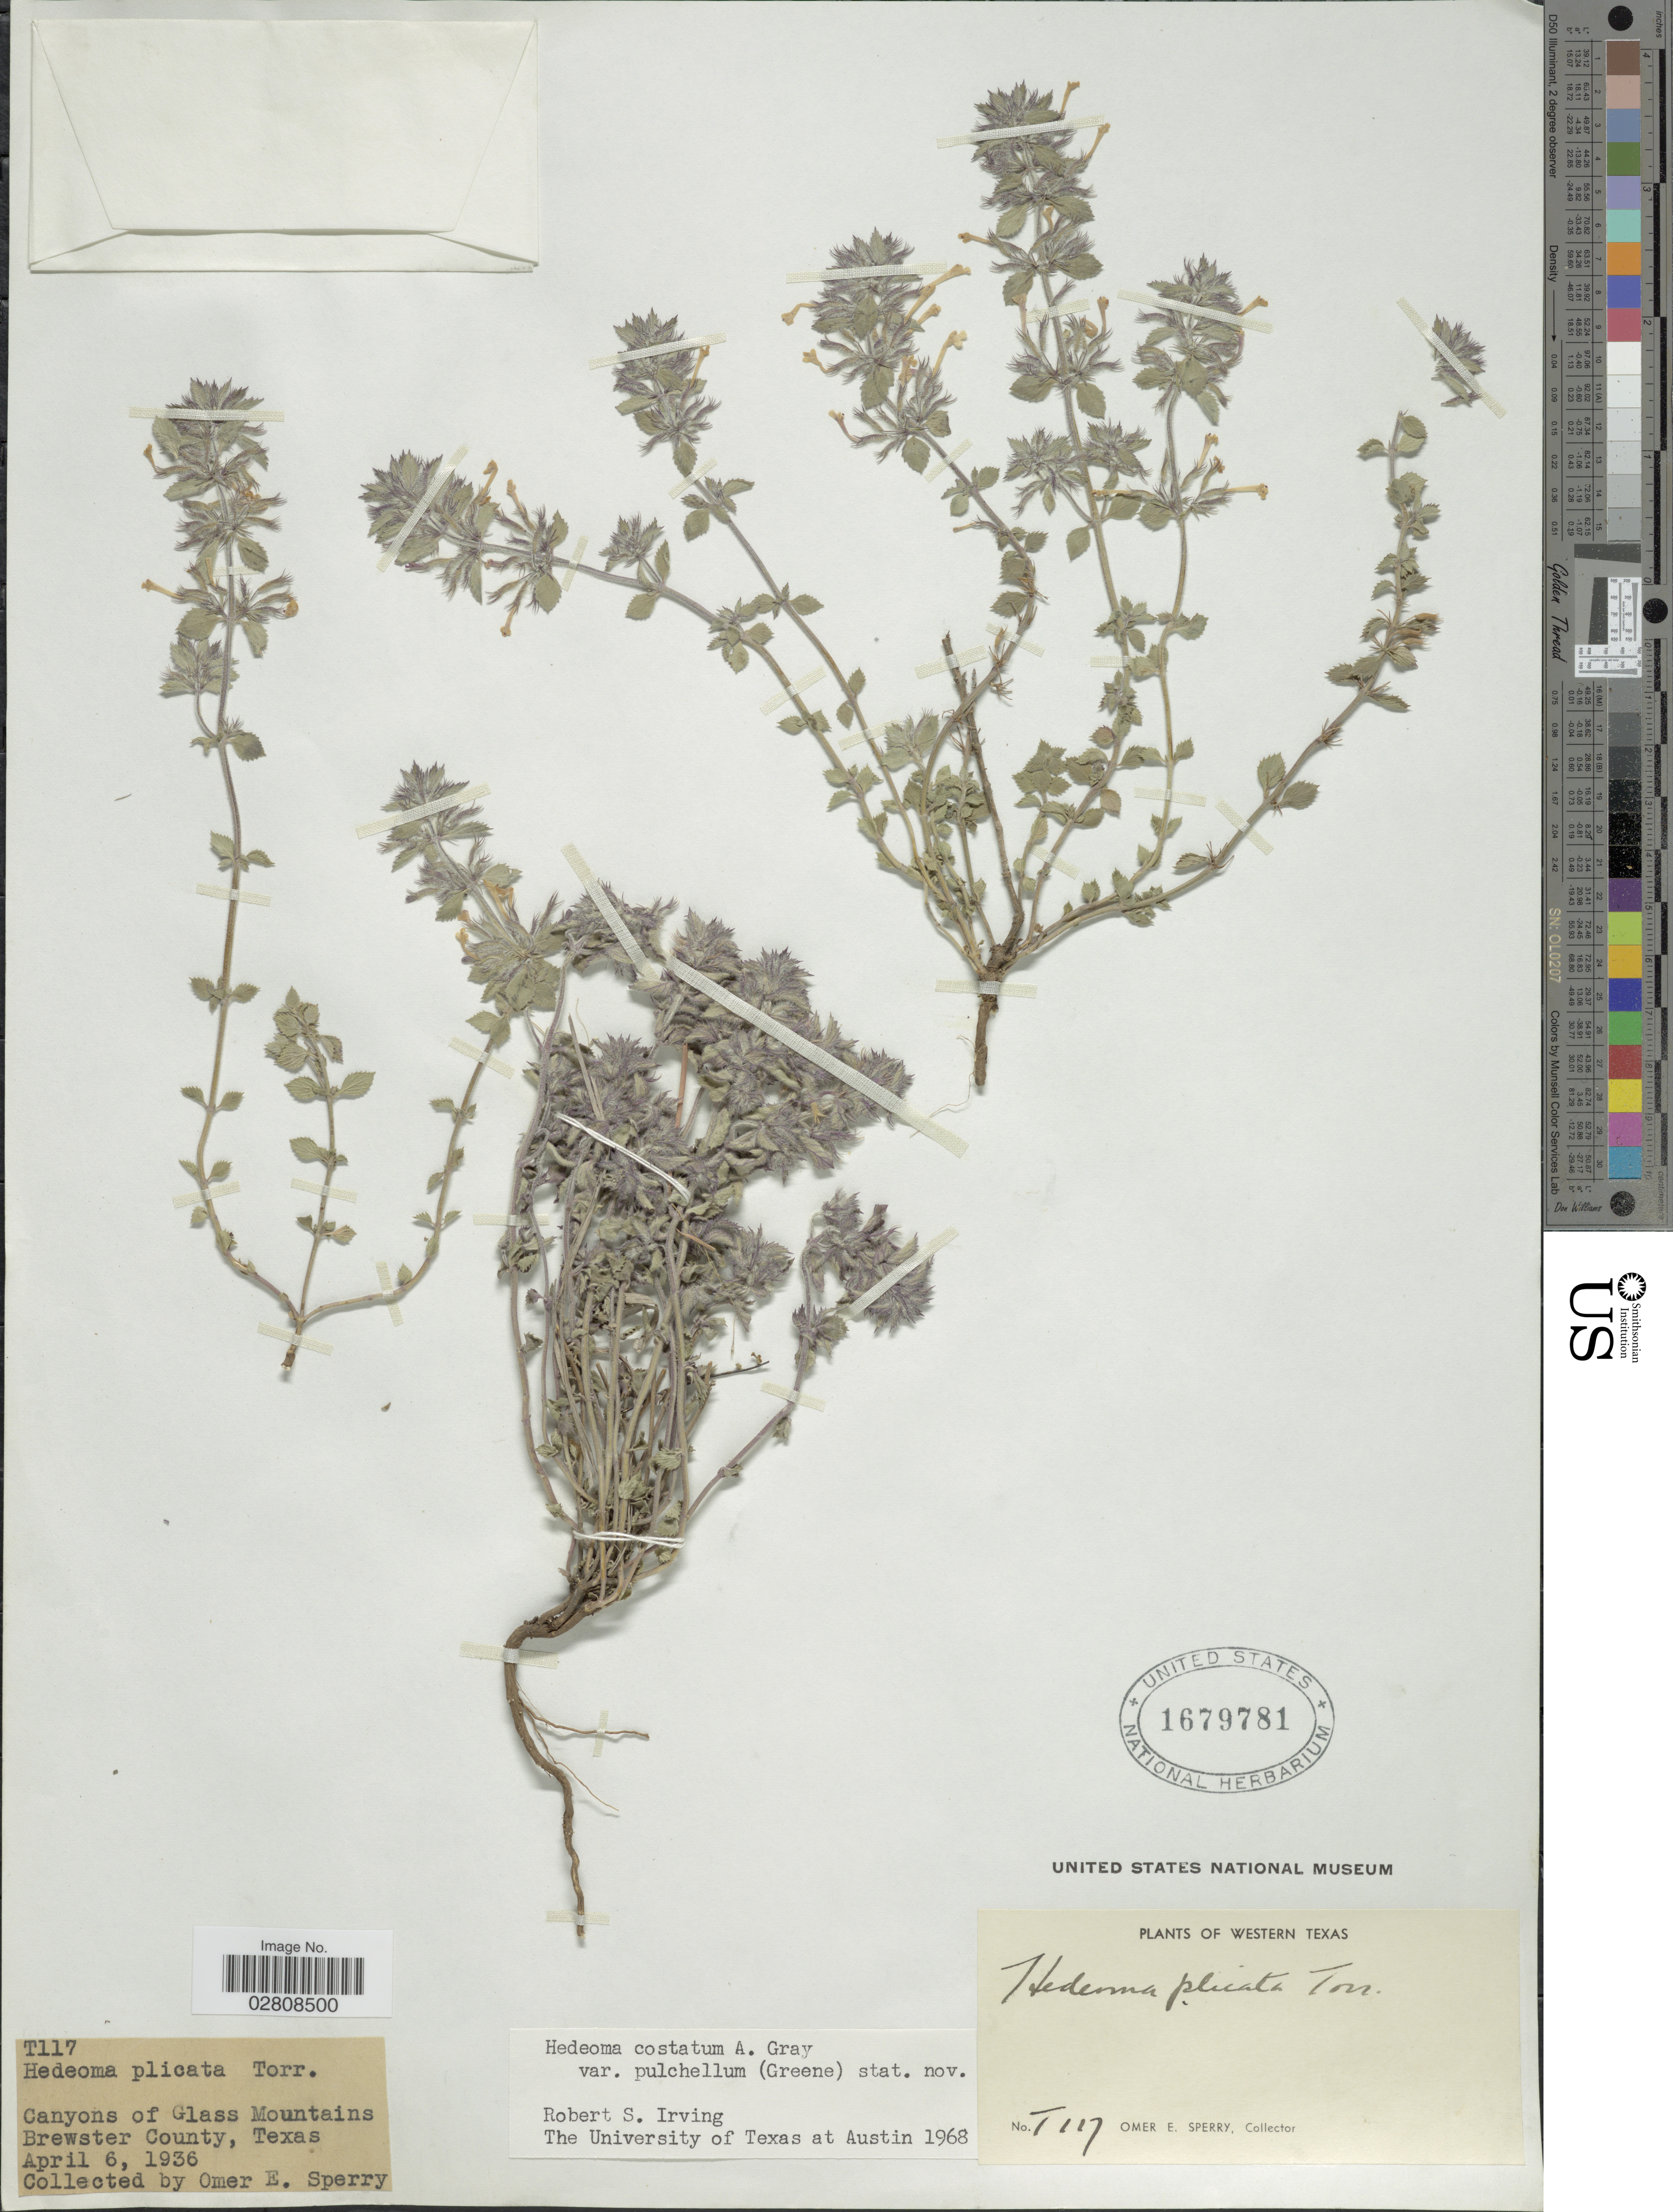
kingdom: Plantae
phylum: Tracheophyta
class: Magnoliopsida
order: Lamiales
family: Lamiaceae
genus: Hedeoma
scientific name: Hedeoma costata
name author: A. Gray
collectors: O. E. Sperry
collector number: T117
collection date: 1936-04-06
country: United States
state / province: Texas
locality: Western Texas. Canyons of Glass Mountouns Brewster County.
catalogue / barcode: US 1679781